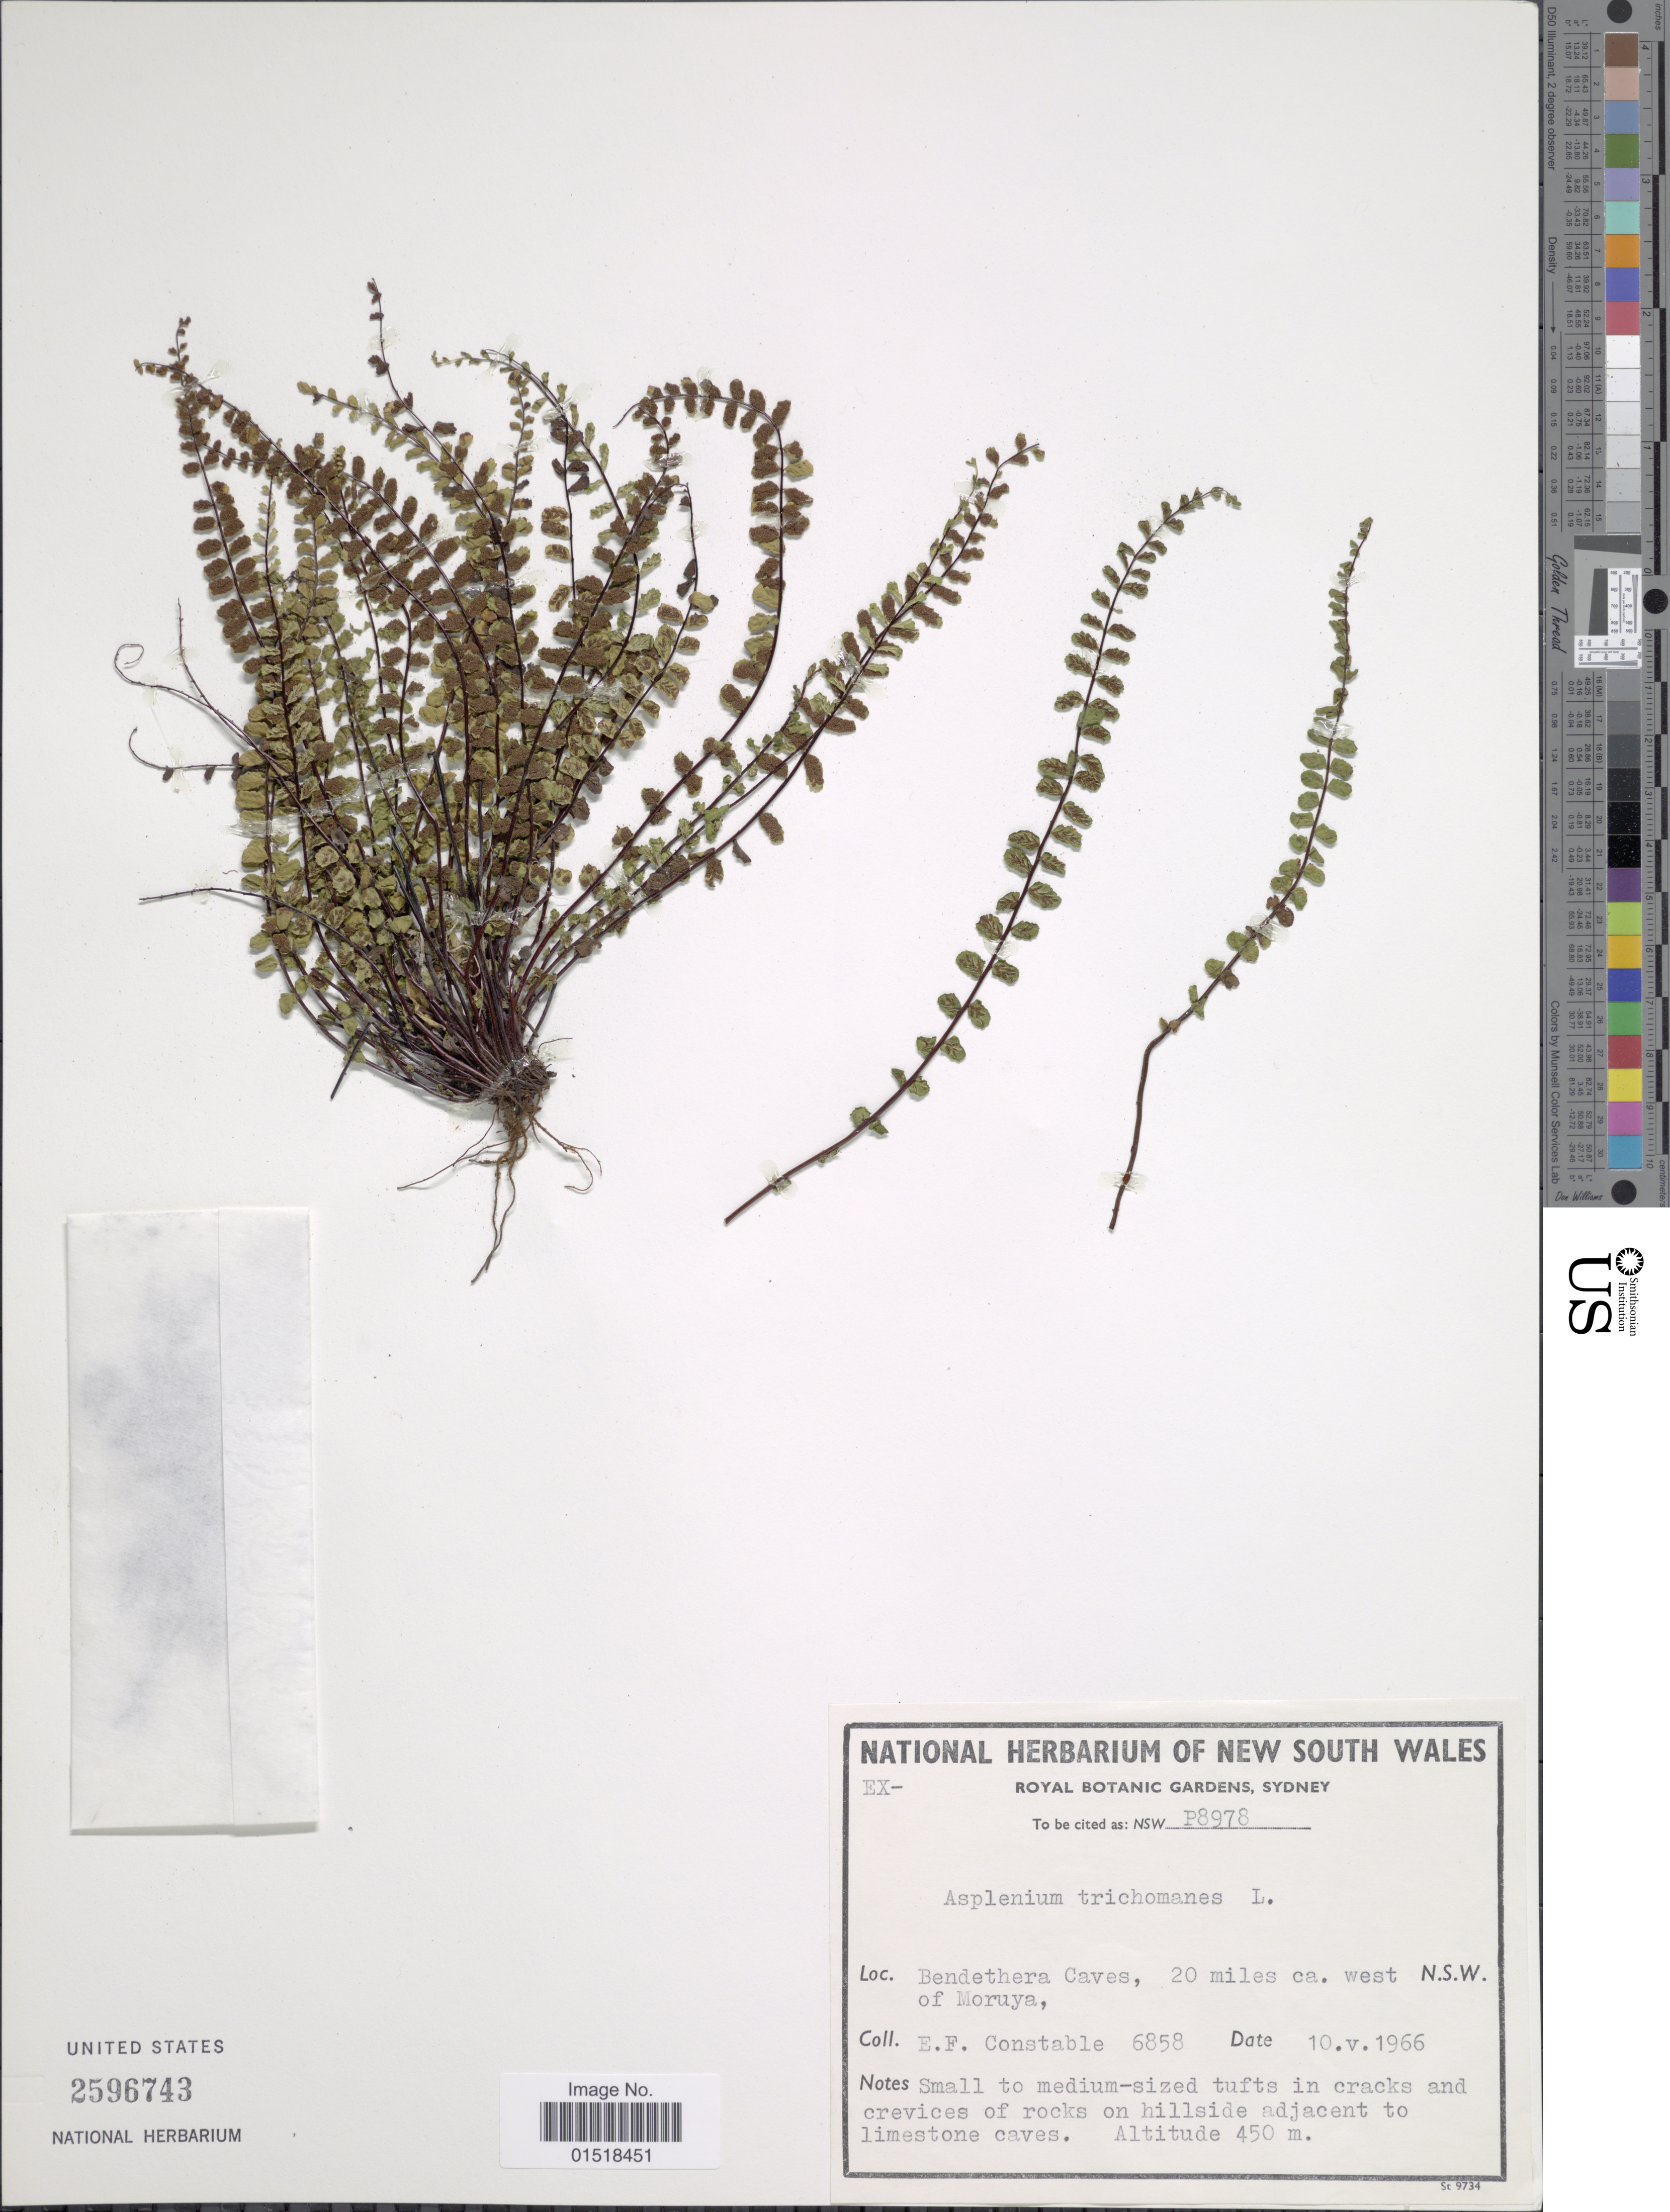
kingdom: Plantae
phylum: Tracheophyta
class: Polypodiopsida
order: Polypodiales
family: Aspleniaceae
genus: Asplenium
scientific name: Asplenium trichomanes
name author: L.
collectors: E. F. Constable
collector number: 6858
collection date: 1966-05-10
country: Australia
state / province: New South Wales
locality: Bendethera Caves, 20 miles ca. west of Moruya.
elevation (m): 450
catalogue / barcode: US 2596743